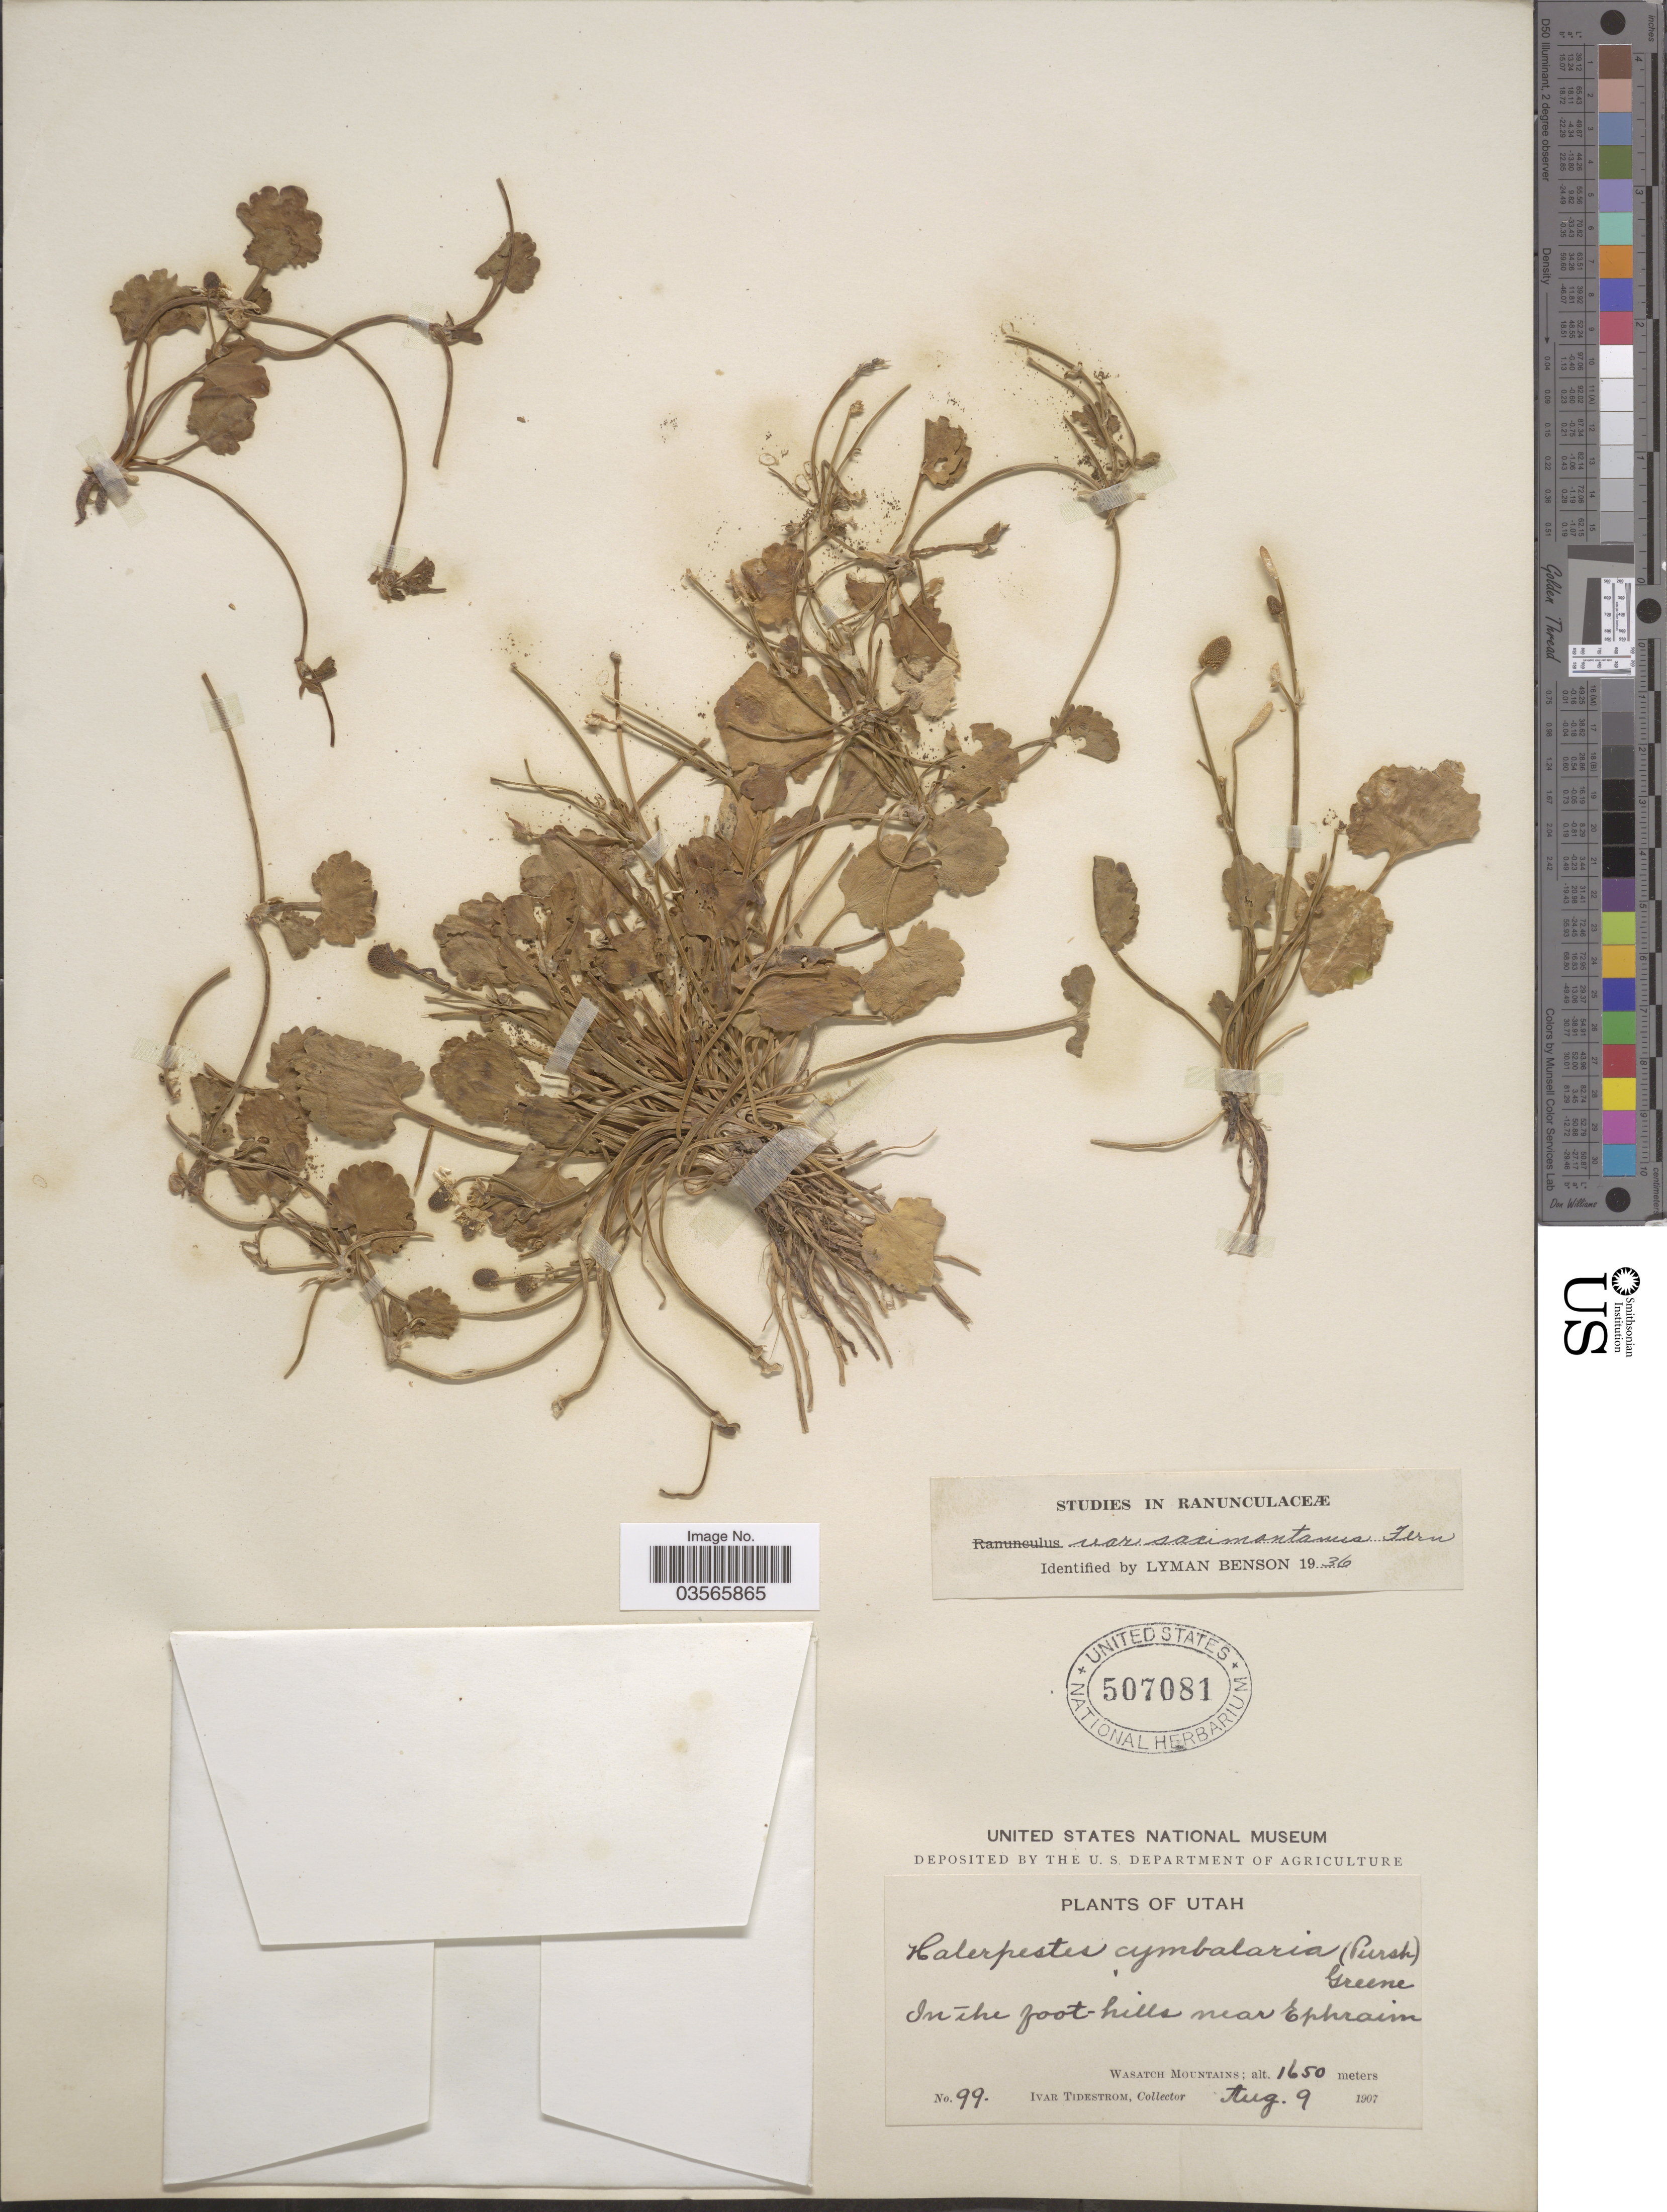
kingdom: Plantae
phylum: Tracheophyta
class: Magnoliopsida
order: Ranunculales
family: Ranunculaceae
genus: Halerpestes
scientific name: Halerpestes cymbalaria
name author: (Pursh) Greene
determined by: Strong, M. T., (US), Smithsonian Institution - National Museum of Natural History (UNITED STATES)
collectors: I. F. Tidestrom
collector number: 99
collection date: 1907-08-09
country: United States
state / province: Utah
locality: In the foot hills near Ephraim. Wasatch Mountains.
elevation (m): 1650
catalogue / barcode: US 507081